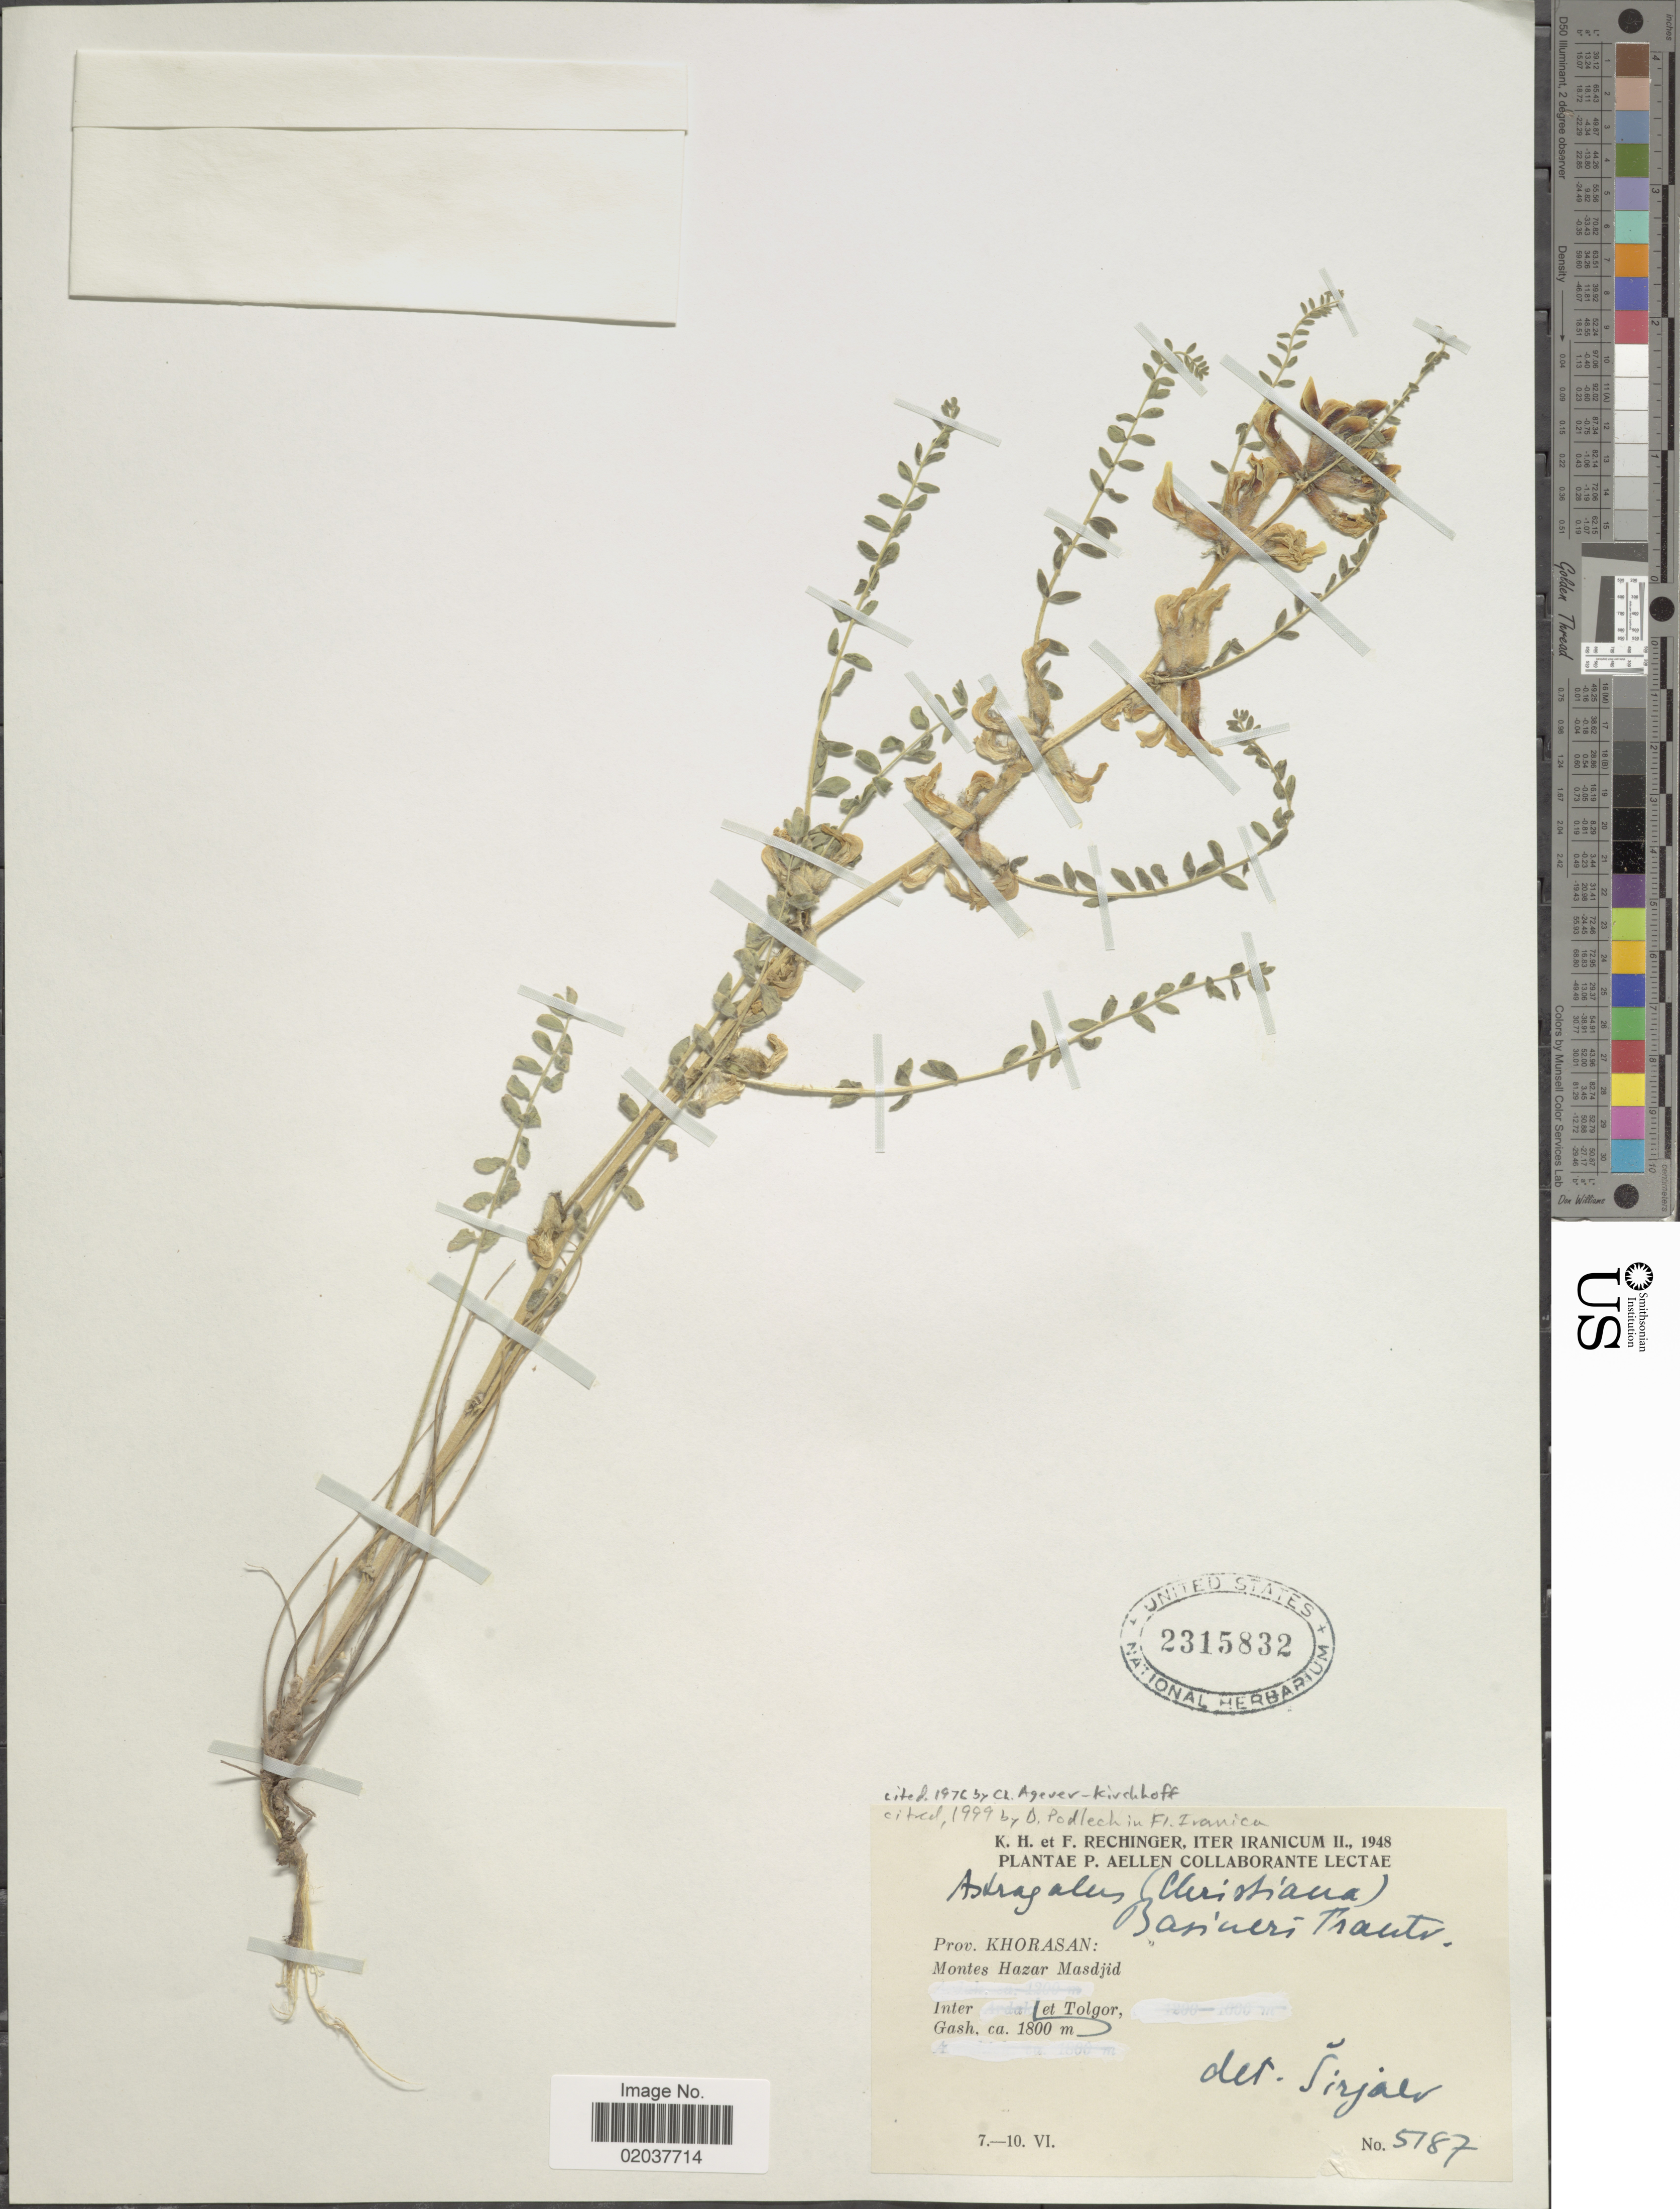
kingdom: Plantae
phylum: Tracheophyta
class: Magnoliopsida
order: Fabales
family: Fabaceae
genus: Astragalus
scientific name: Astragalus basineri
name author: Trautv.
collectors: K. H. Rechinger & F. Rechinger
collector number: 5187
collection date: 1948-06-07/1948-06-10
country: Iran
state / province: Khorasan [obsolete]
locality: Montes Hazar Masdjid, inter Gash et Tolgor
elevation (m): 1800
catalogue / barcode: US 2315832